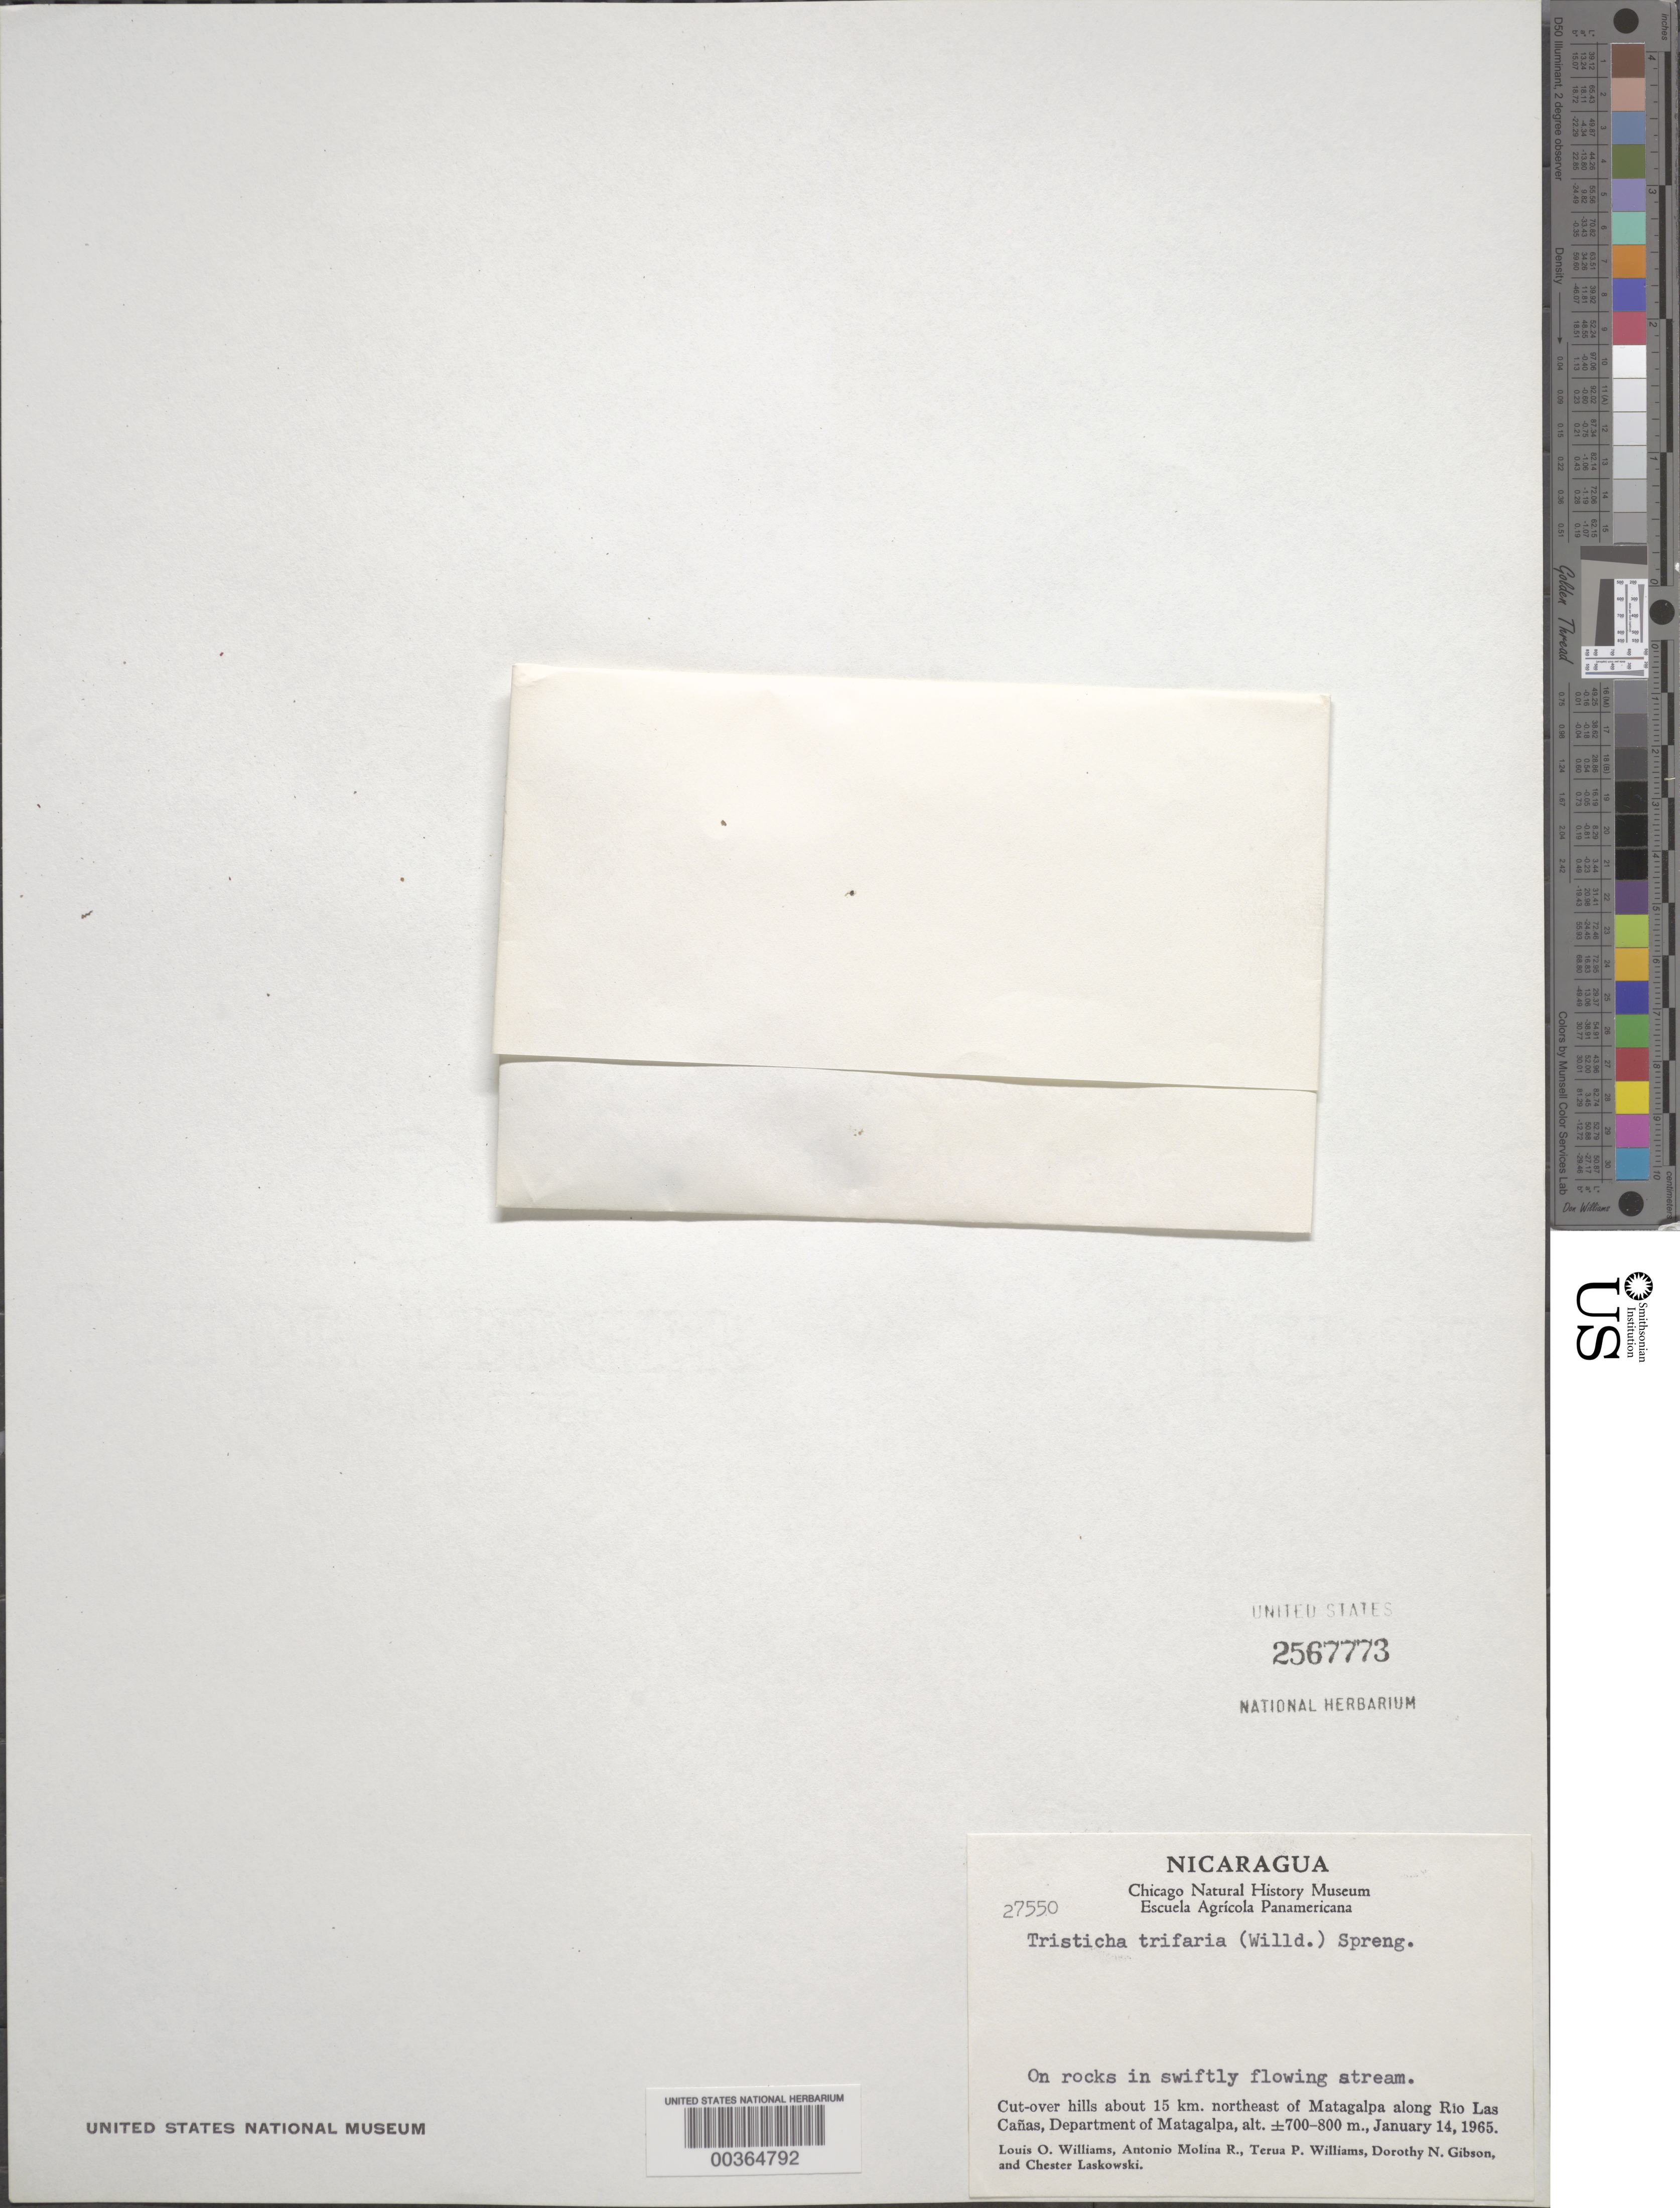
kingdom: Plantae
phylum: Tracheophyta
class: Magnoliopsida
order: Malpighiales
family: Podostemaceae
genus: Tristicha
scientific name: Tristicha trifaria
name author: (Willd.) Spreng.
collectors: L. O. Williams, A. Molina R., T. P. Williams, D. N. Gibson & C. Laskowski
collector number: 27550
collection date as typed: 14 Jan 1965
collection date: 1965-01-14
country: Nicaragua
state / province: Matagalpa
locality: Ne of matagalpa, along rio las canas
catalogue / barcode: US 2567773